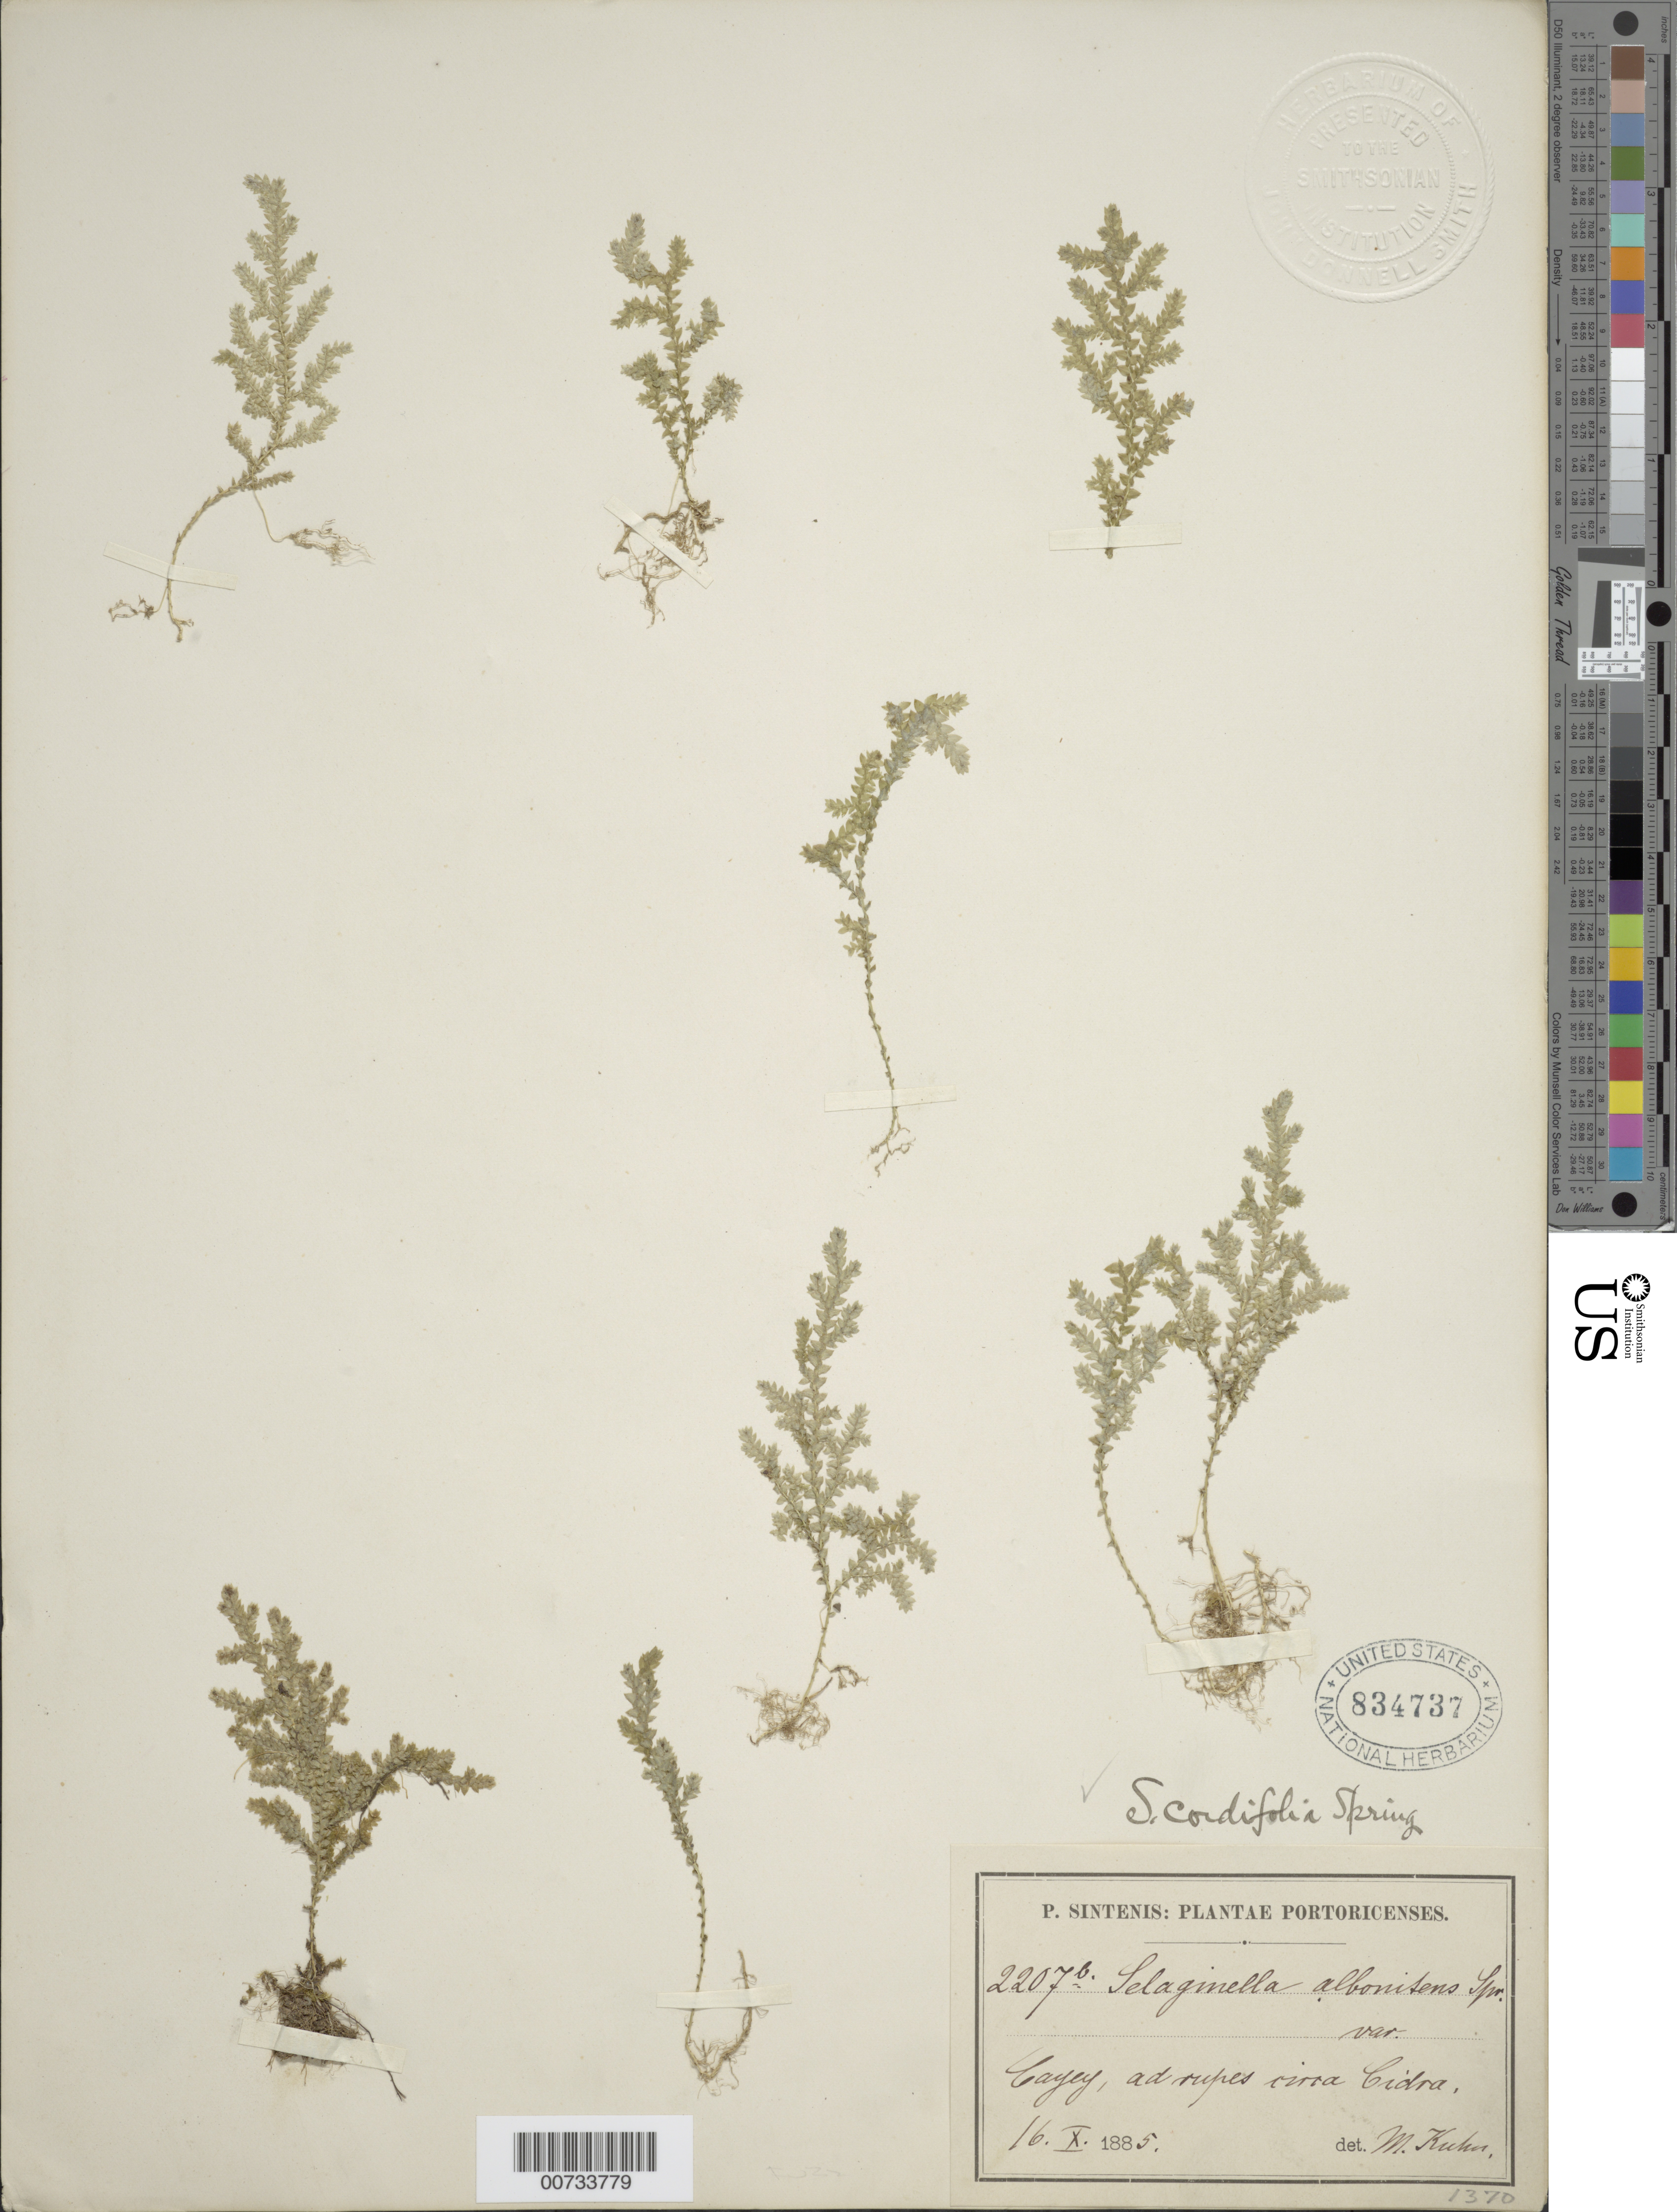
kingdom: Plantae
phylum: Tracheophyta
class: Lycopodiopsida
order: Selaginellales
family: Selaginellaceae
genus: Selaginella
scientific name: Selaginella cordifolia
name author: (Desv. ex Poir.) Spring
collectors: P. Sintenis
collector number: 2207b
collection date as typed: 16 Oct 1885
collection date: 1885-10-16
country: Puerto Rico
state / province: Cayey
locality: Cayey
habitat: Ad rupes circa Cidra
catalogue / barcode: US 834737